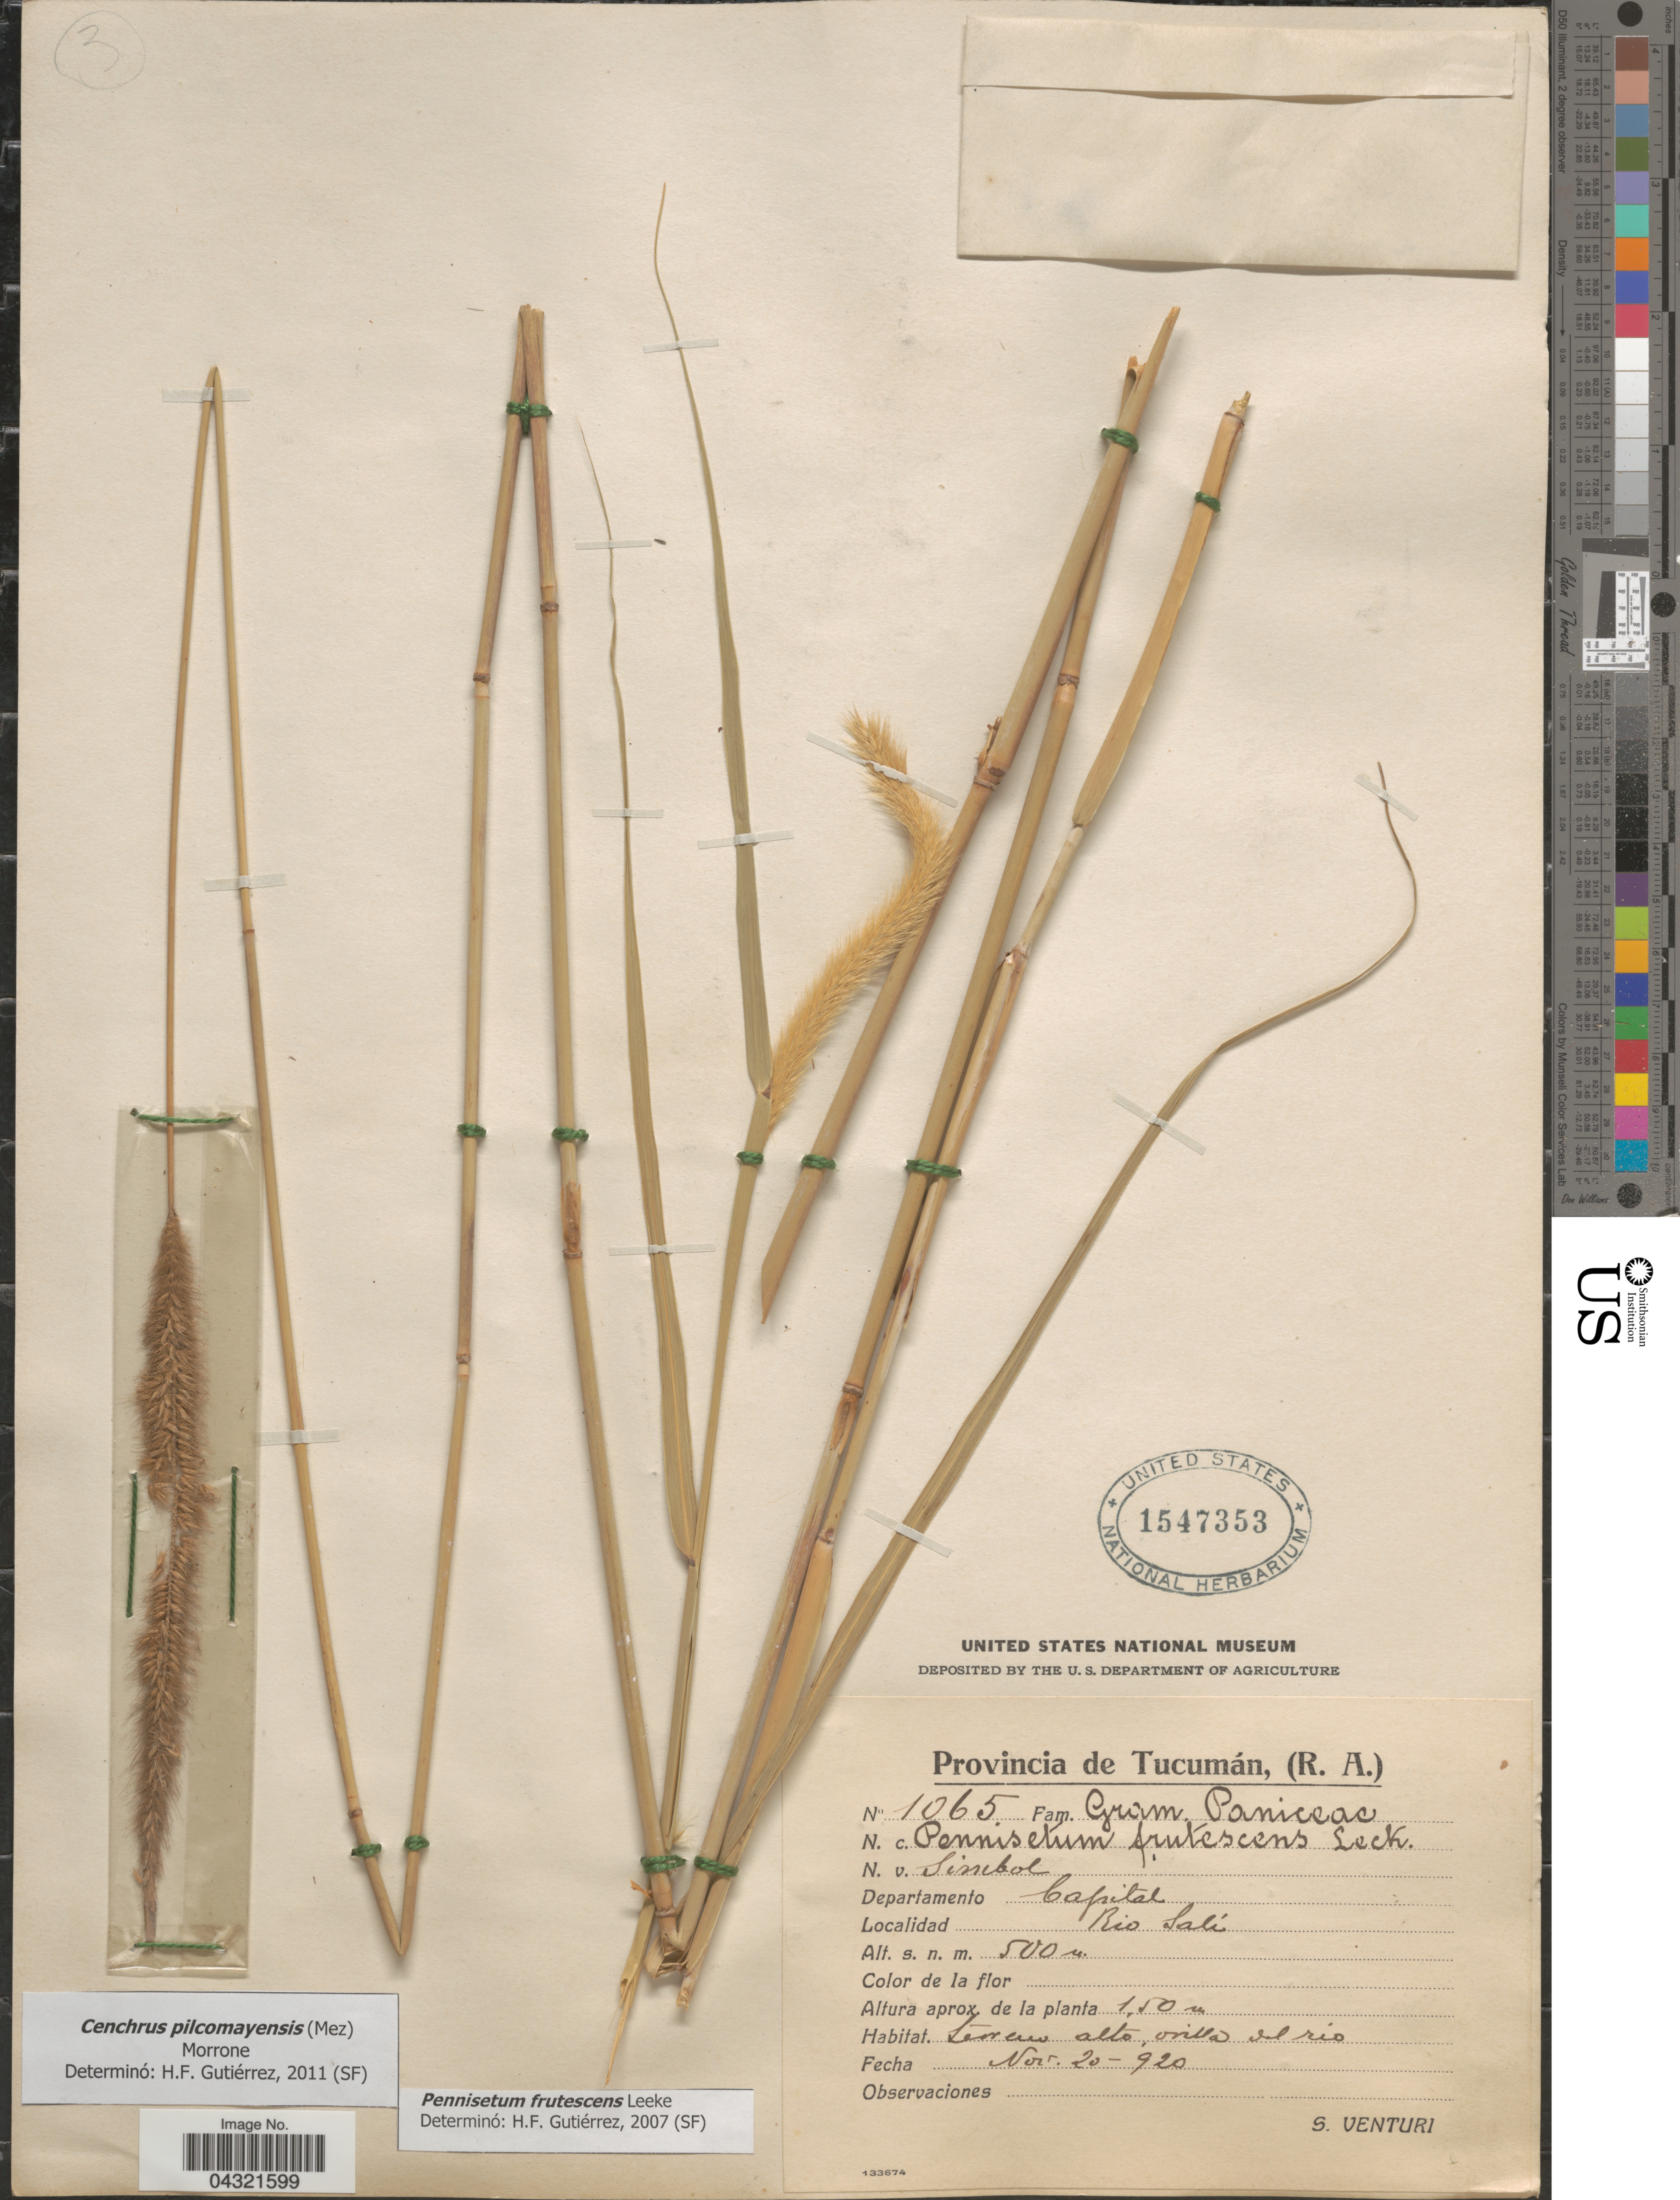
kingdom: Plantae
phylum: Tracheophyta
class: Liliopsida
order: Poales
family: Poaceae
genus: Cenchrus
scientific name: Cenchrus pilcomayensis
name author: (Mez) Morrone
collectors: S. Venturi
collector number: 1065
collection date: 1920-11-20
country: Argentina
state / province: Tucuman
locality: (R.A.). Departamento Capital. Rio Salí. Terreno alto, orilla del rio.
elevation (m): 500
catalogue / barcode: US 1547353